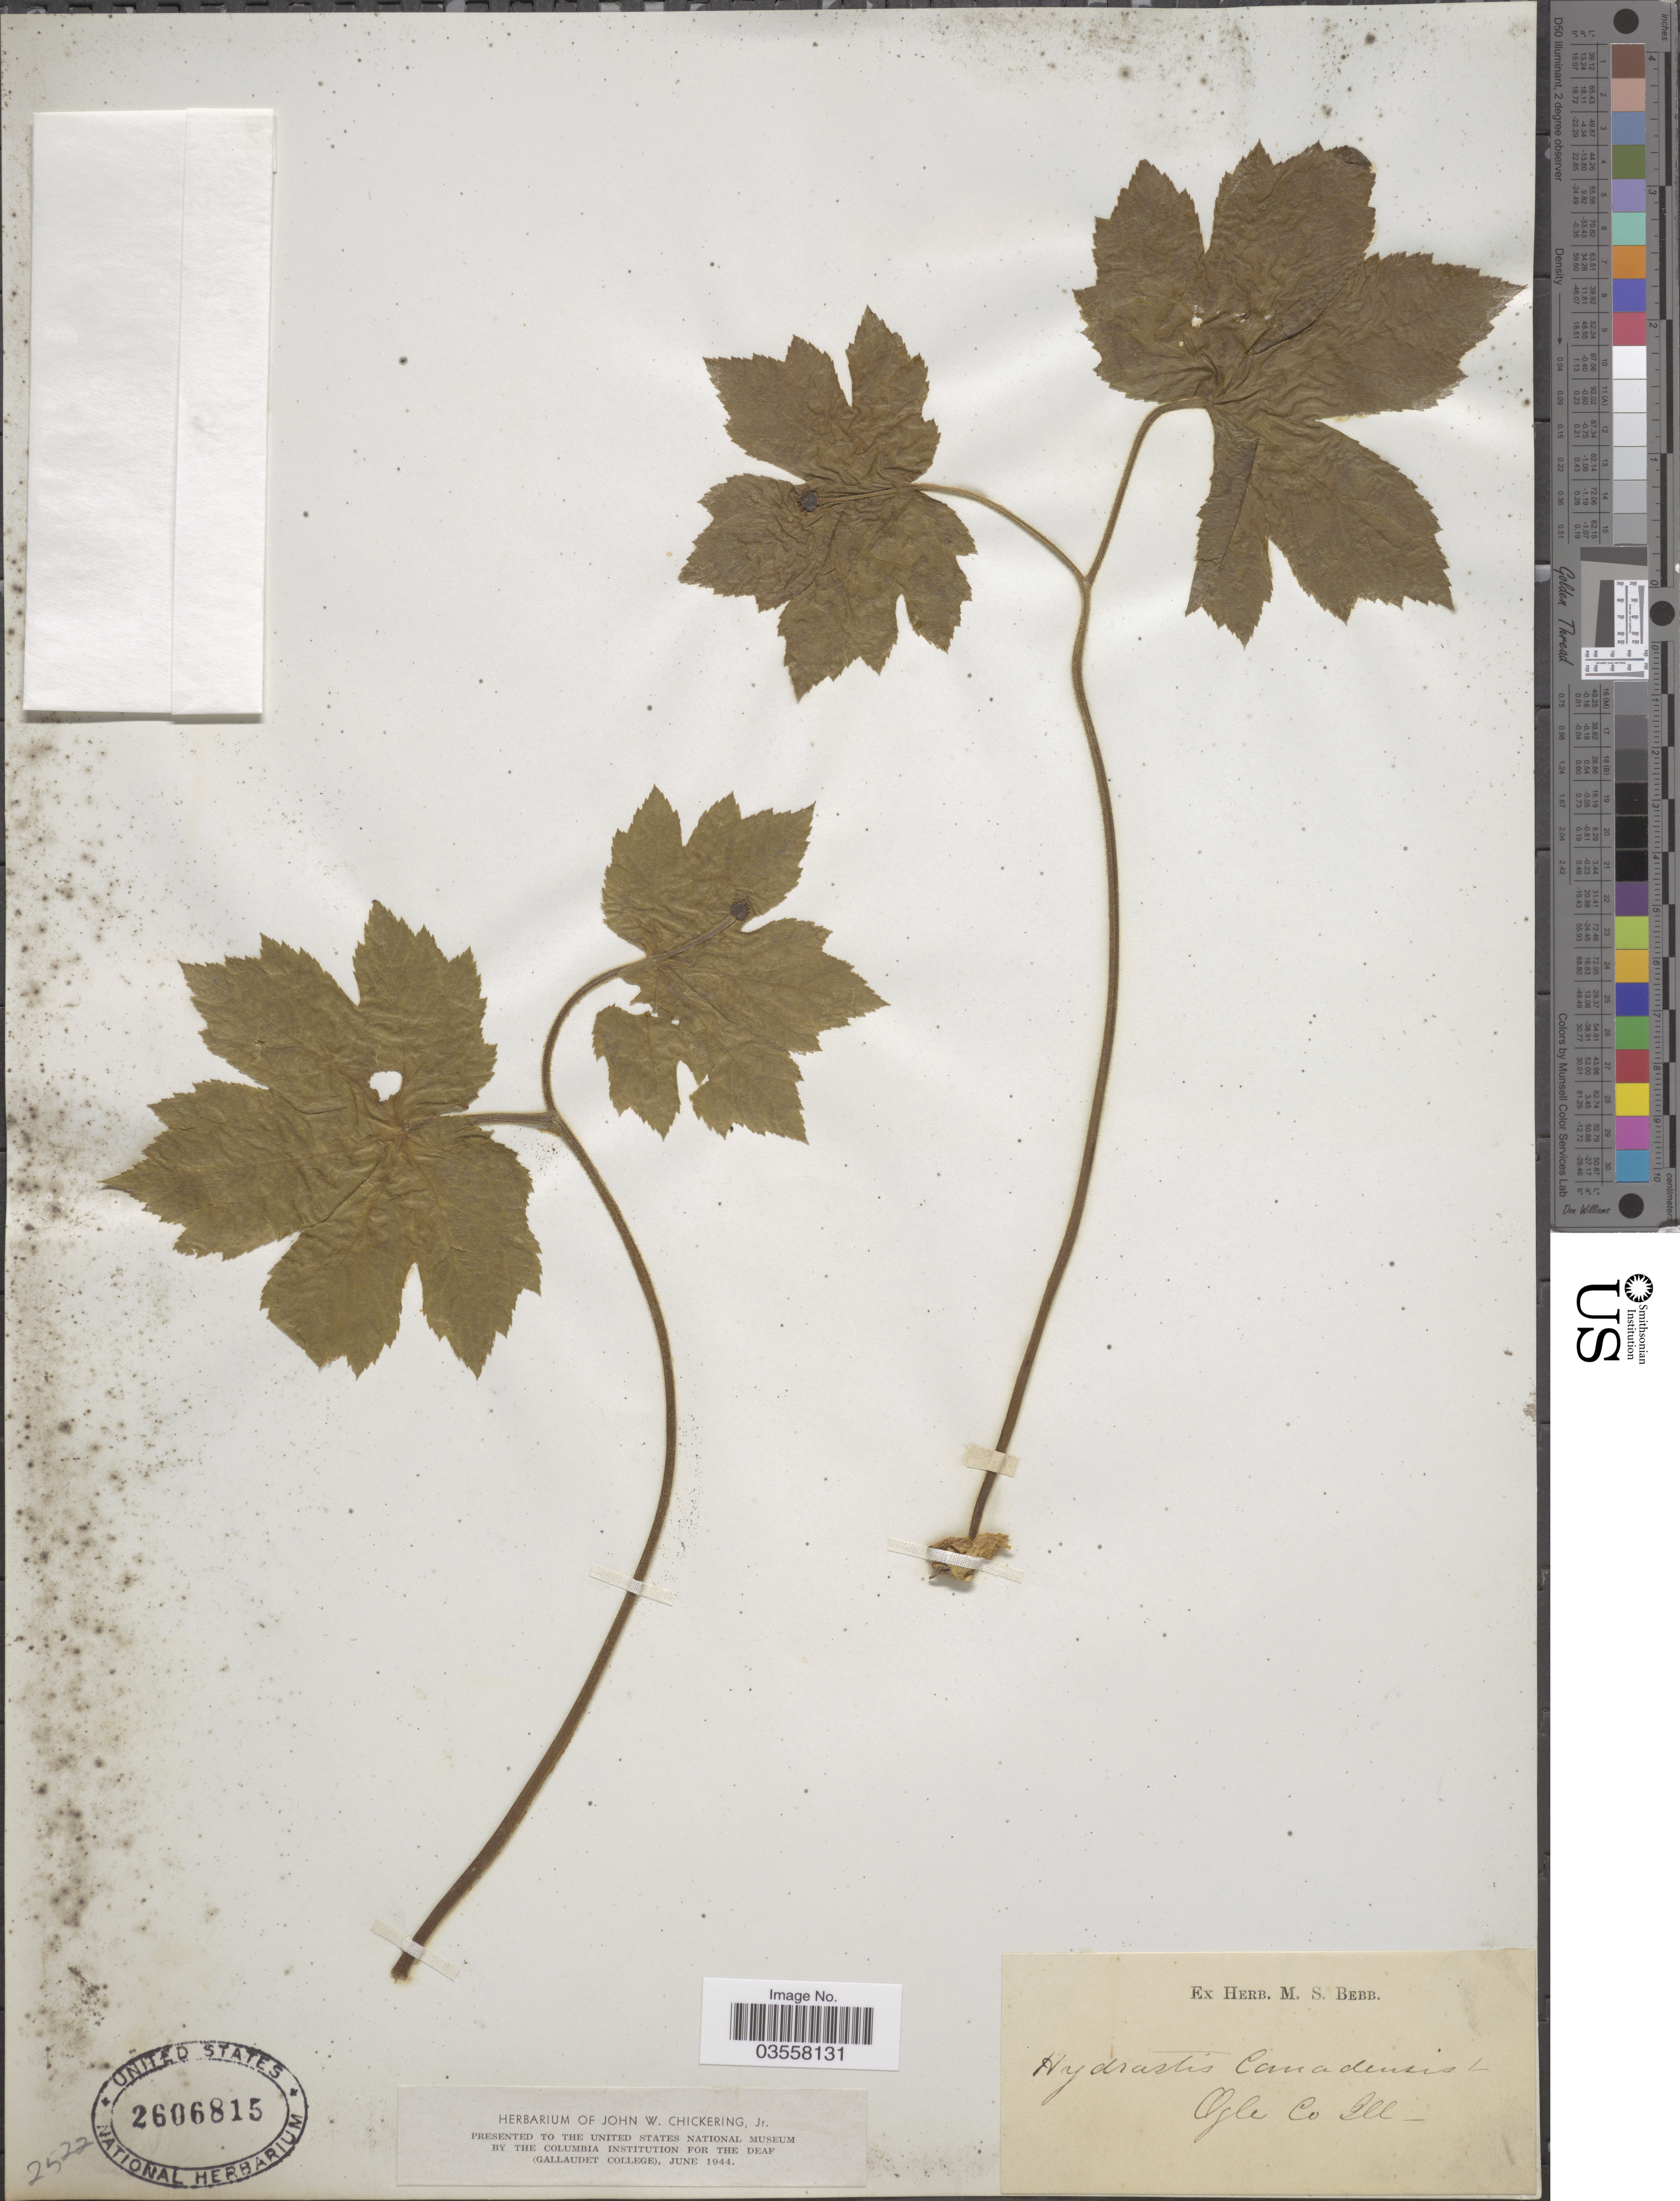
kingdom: Plantae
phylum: Tracheophyta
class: Magnoliopsida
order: Ranunculales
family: Ranunculaceae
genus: Hydrastis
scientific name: Hydrastis canadensis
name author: L.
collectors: ex Herb. M. S. Bebb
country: United States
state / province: Illinois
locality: Ogle Co.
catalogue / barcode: US 2606815